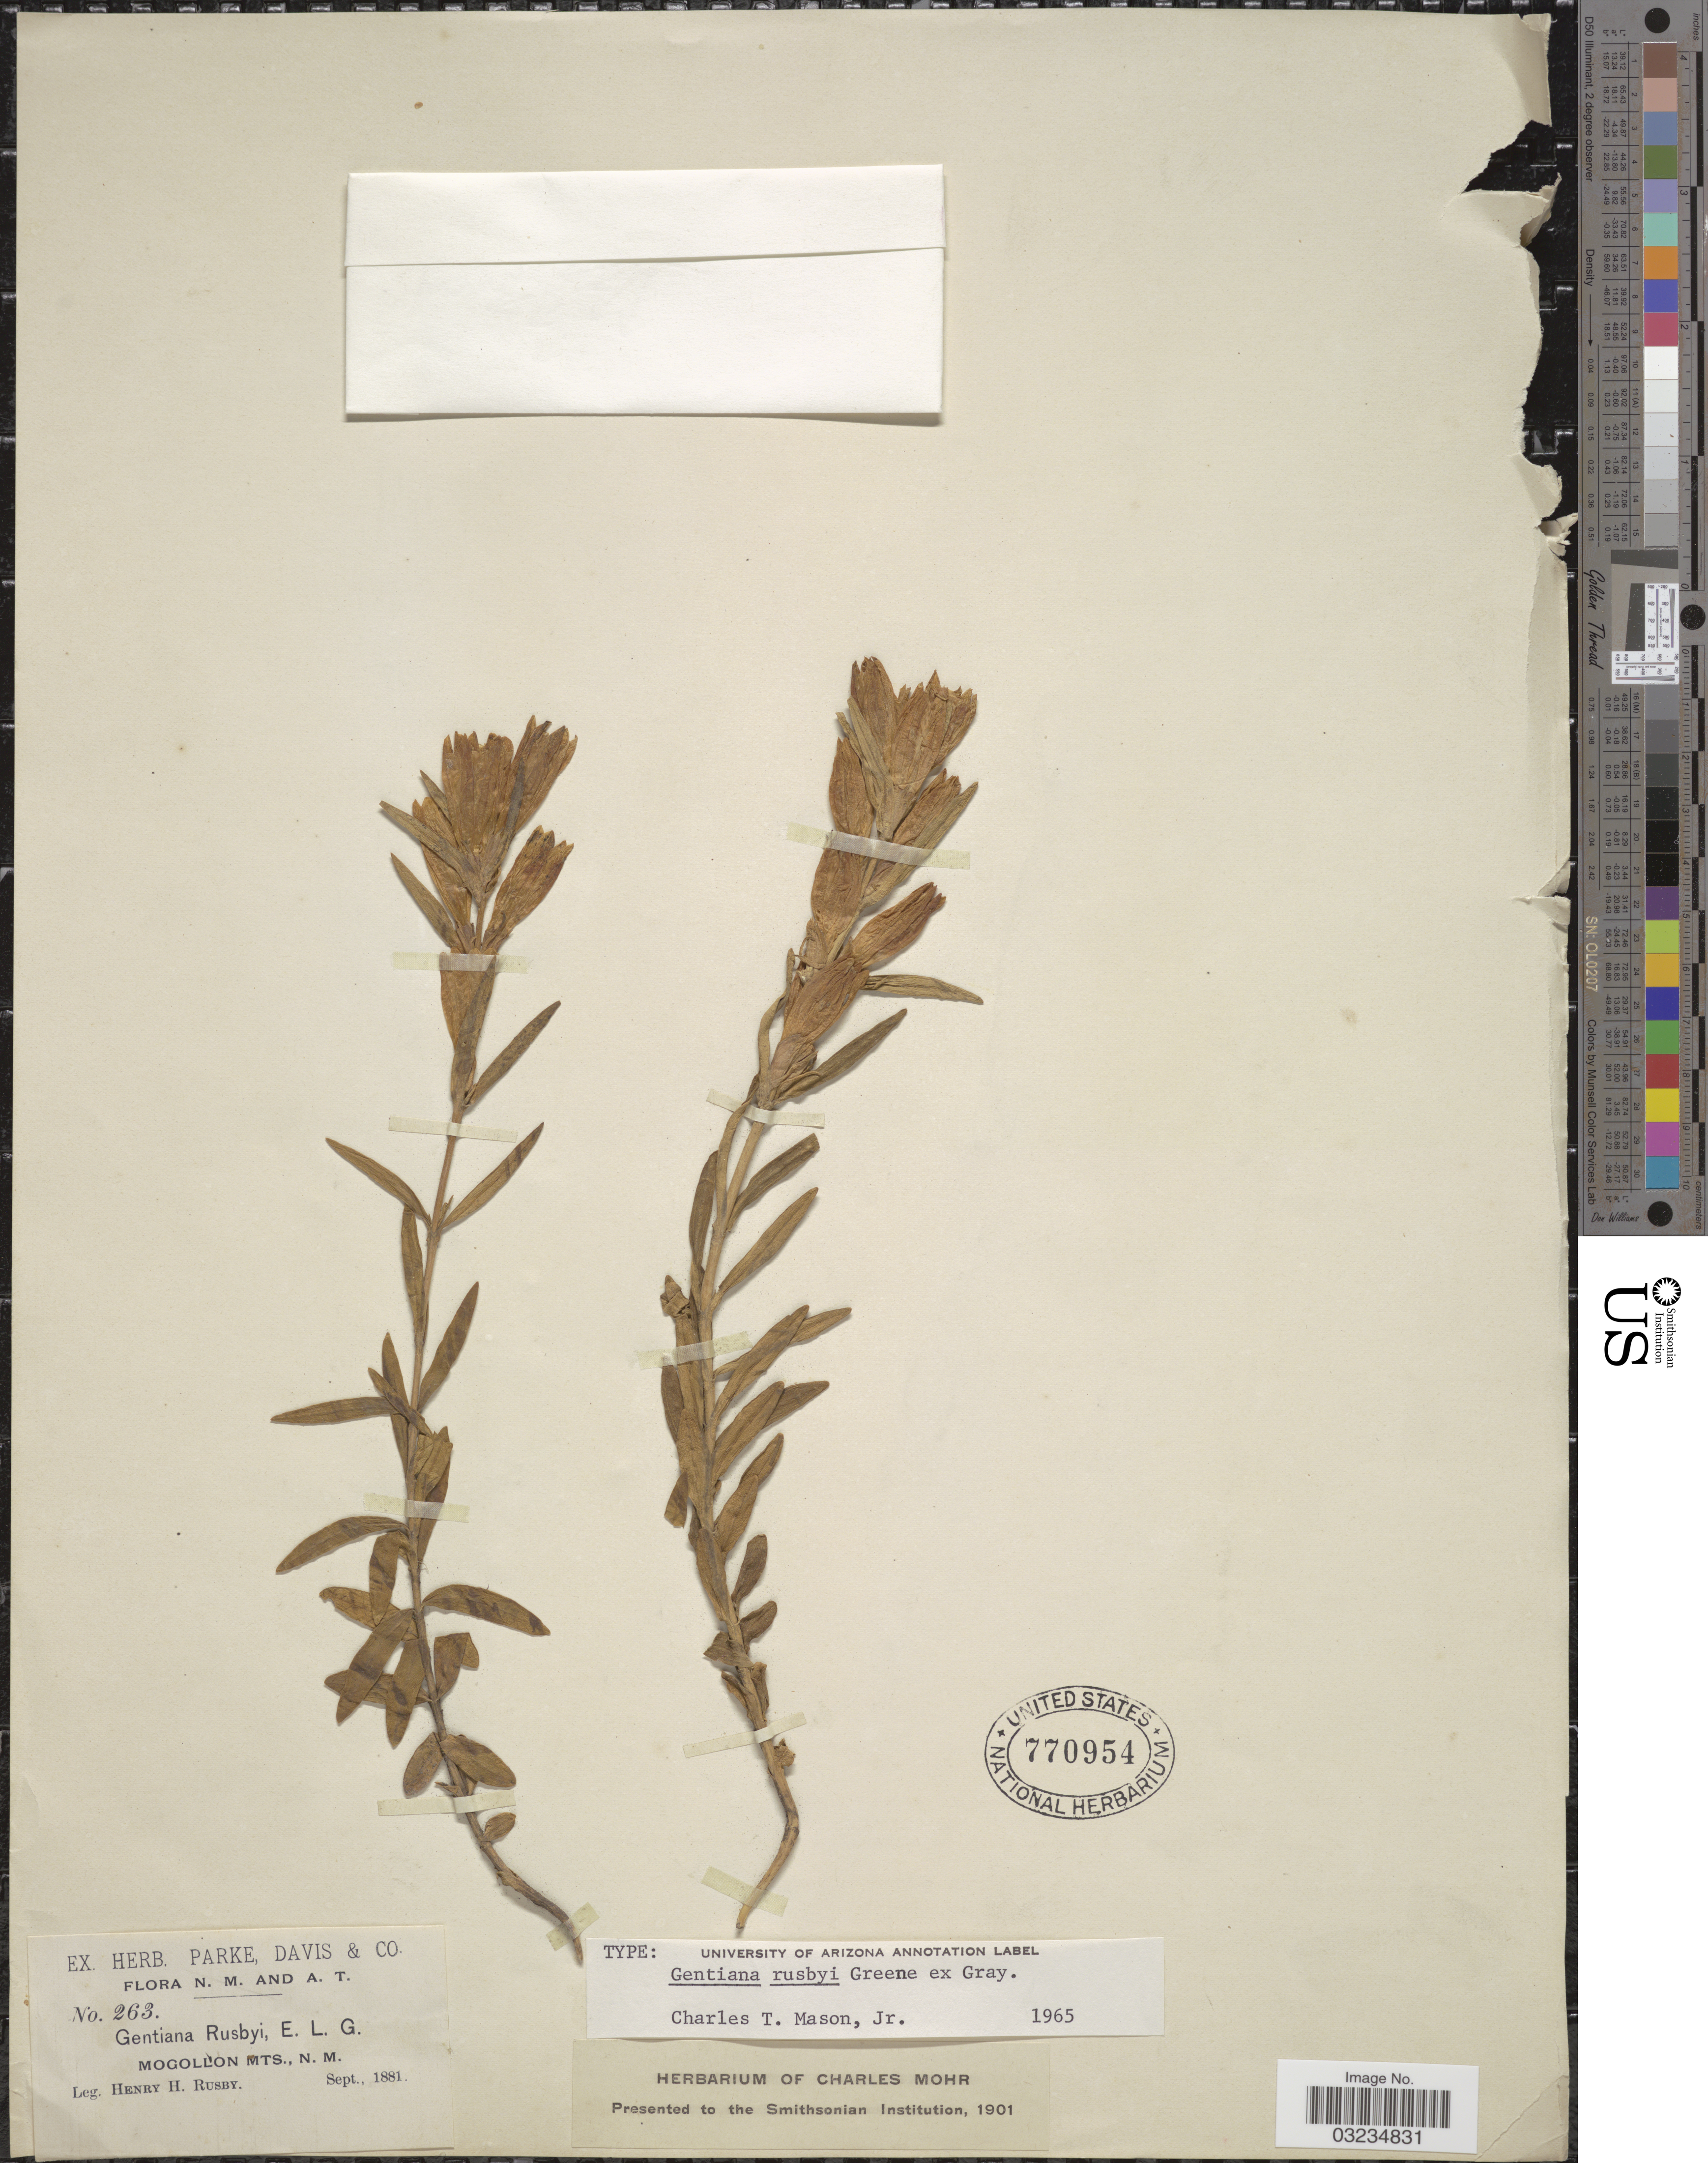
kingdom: Plantae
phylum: Tracheophyta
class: Magnoliopsida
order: Gentianales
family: Gentianaceae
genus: Gentiana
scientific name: Gentiana rusbyi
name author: Greene ex A. Gray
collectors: H. H. Rusby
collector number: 263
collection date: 1881-09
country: United States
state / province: New Mexico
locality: Mogollon Mts.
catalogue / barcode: US 770954